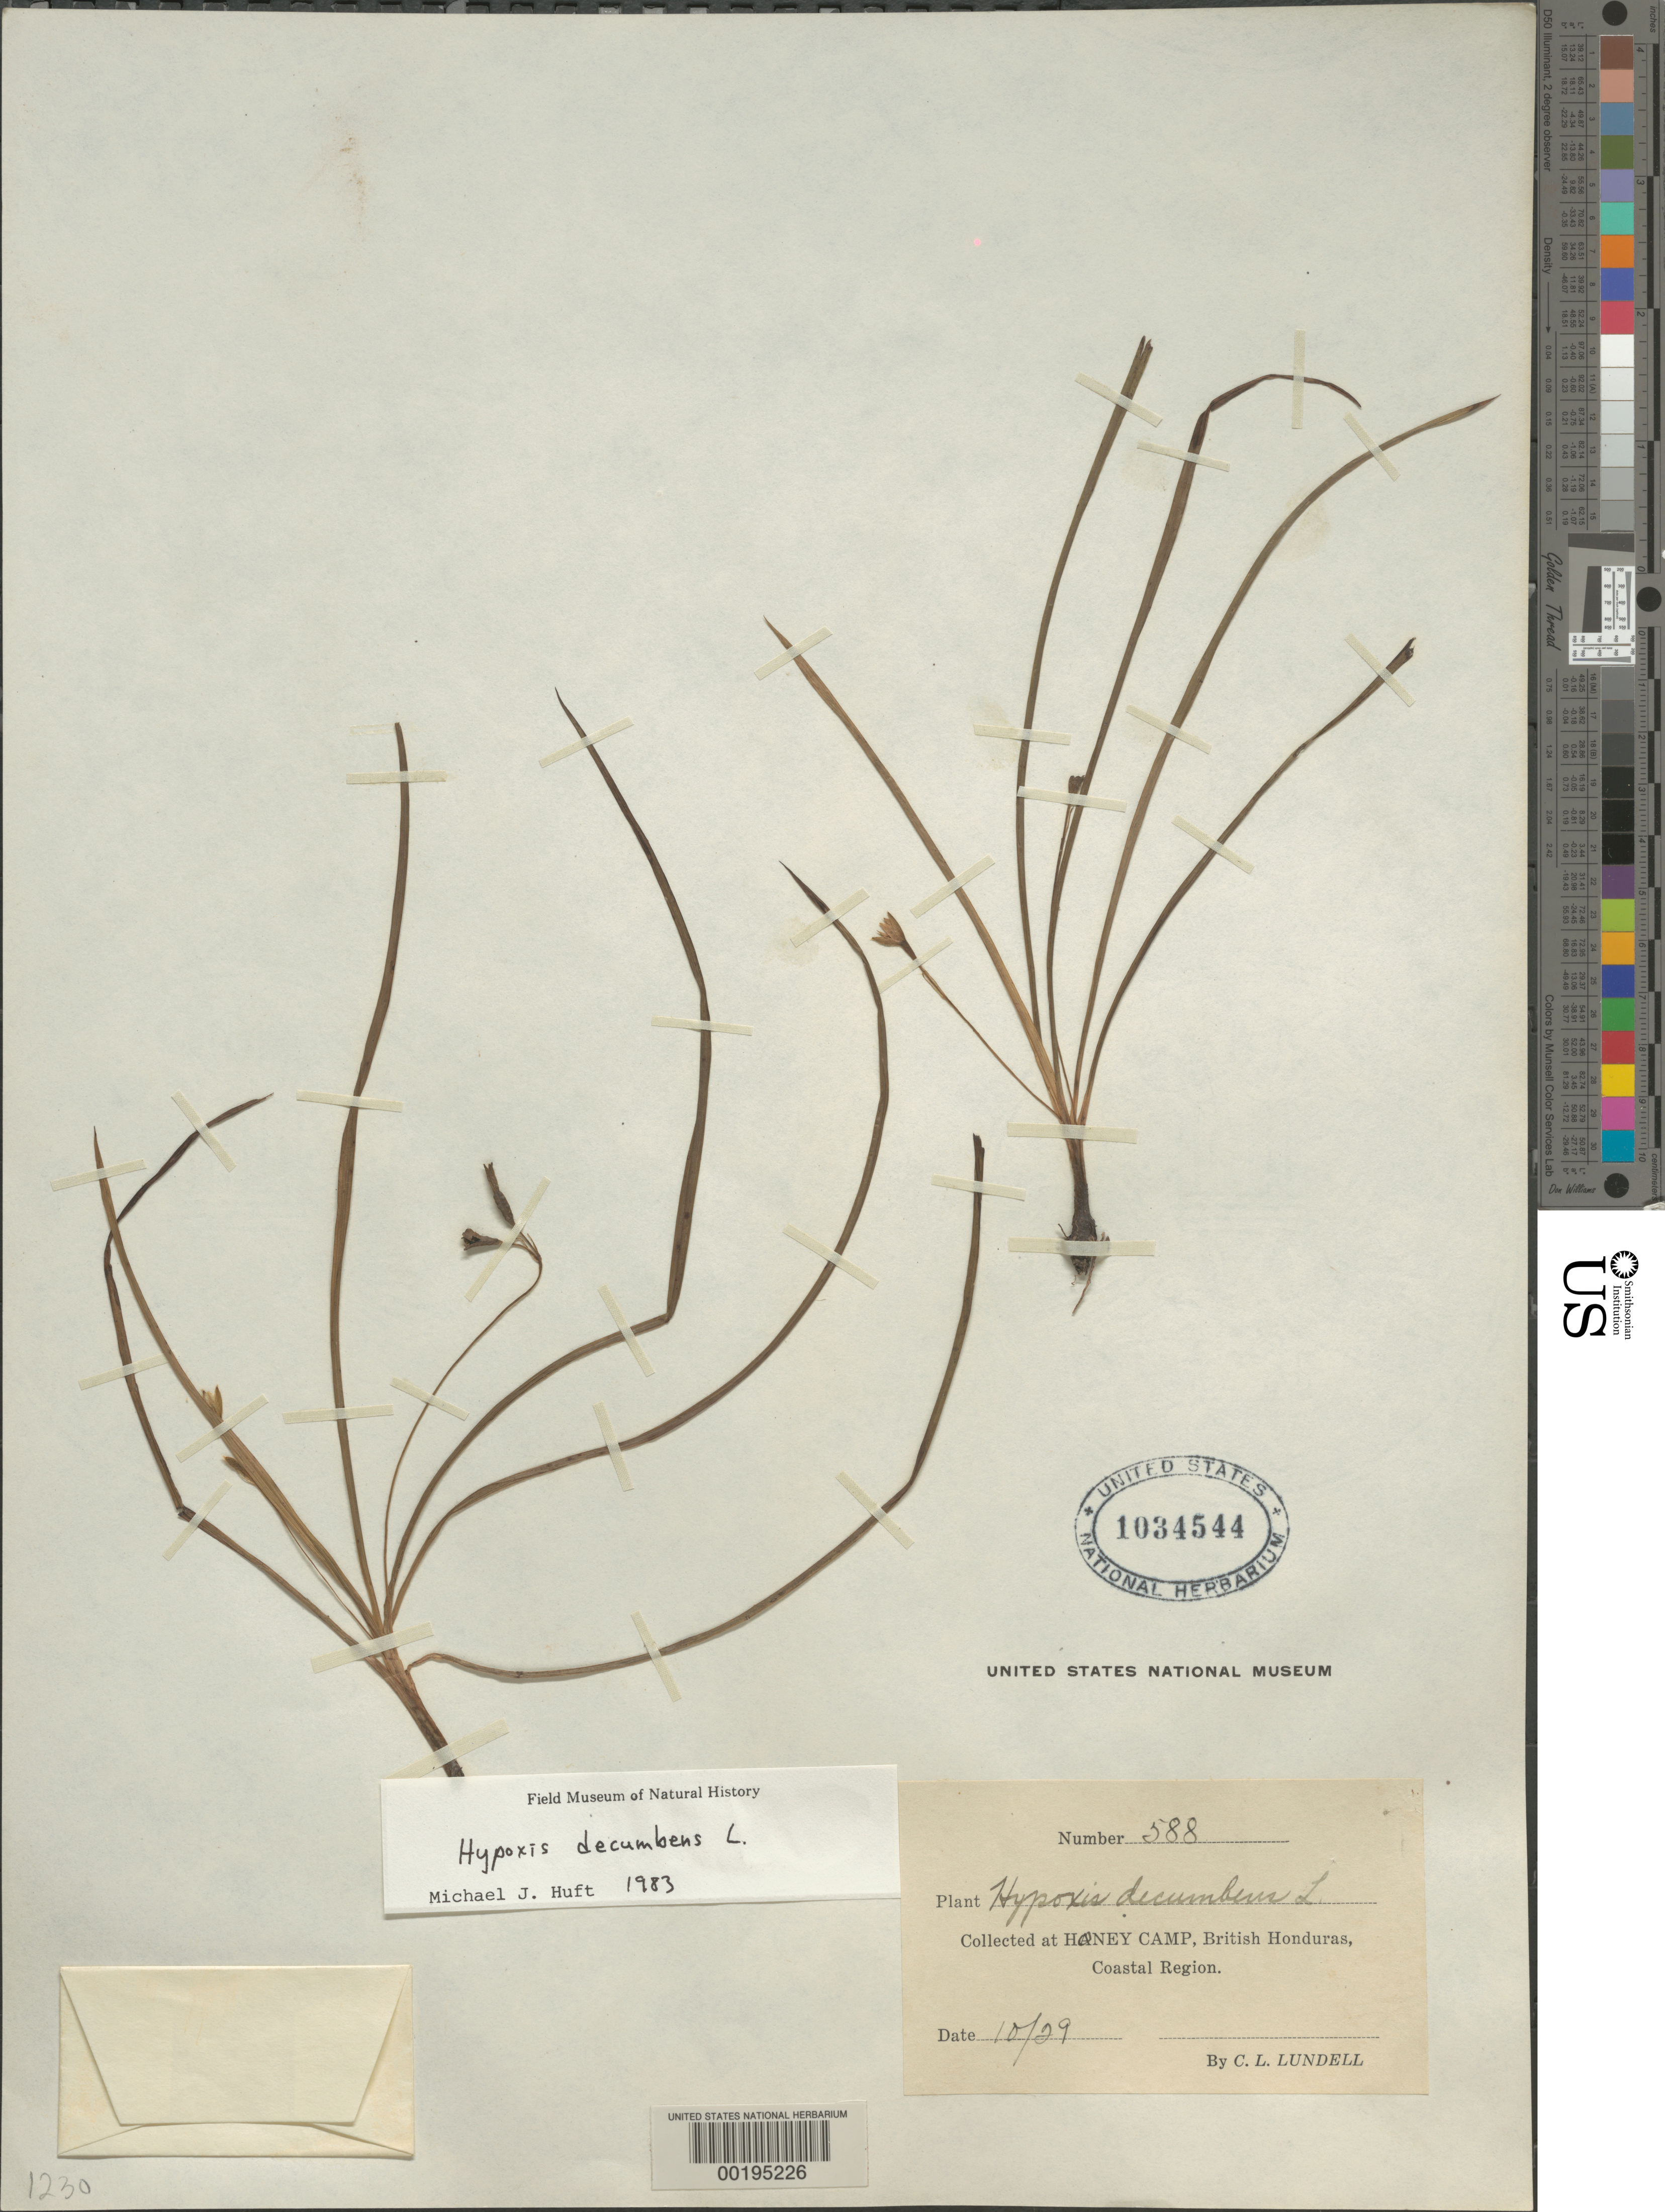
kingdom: Plantae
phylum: Tracheophyta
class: Liliopsida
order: Asparagales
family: Hypoxidaceae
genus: Hypoxis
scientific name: Hypoxis decumbens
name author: L.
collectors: C. L. Lundell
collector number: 588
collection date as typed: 29 Oct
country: Belize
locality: Honey Camp, coastal range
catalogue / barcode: US 1034544